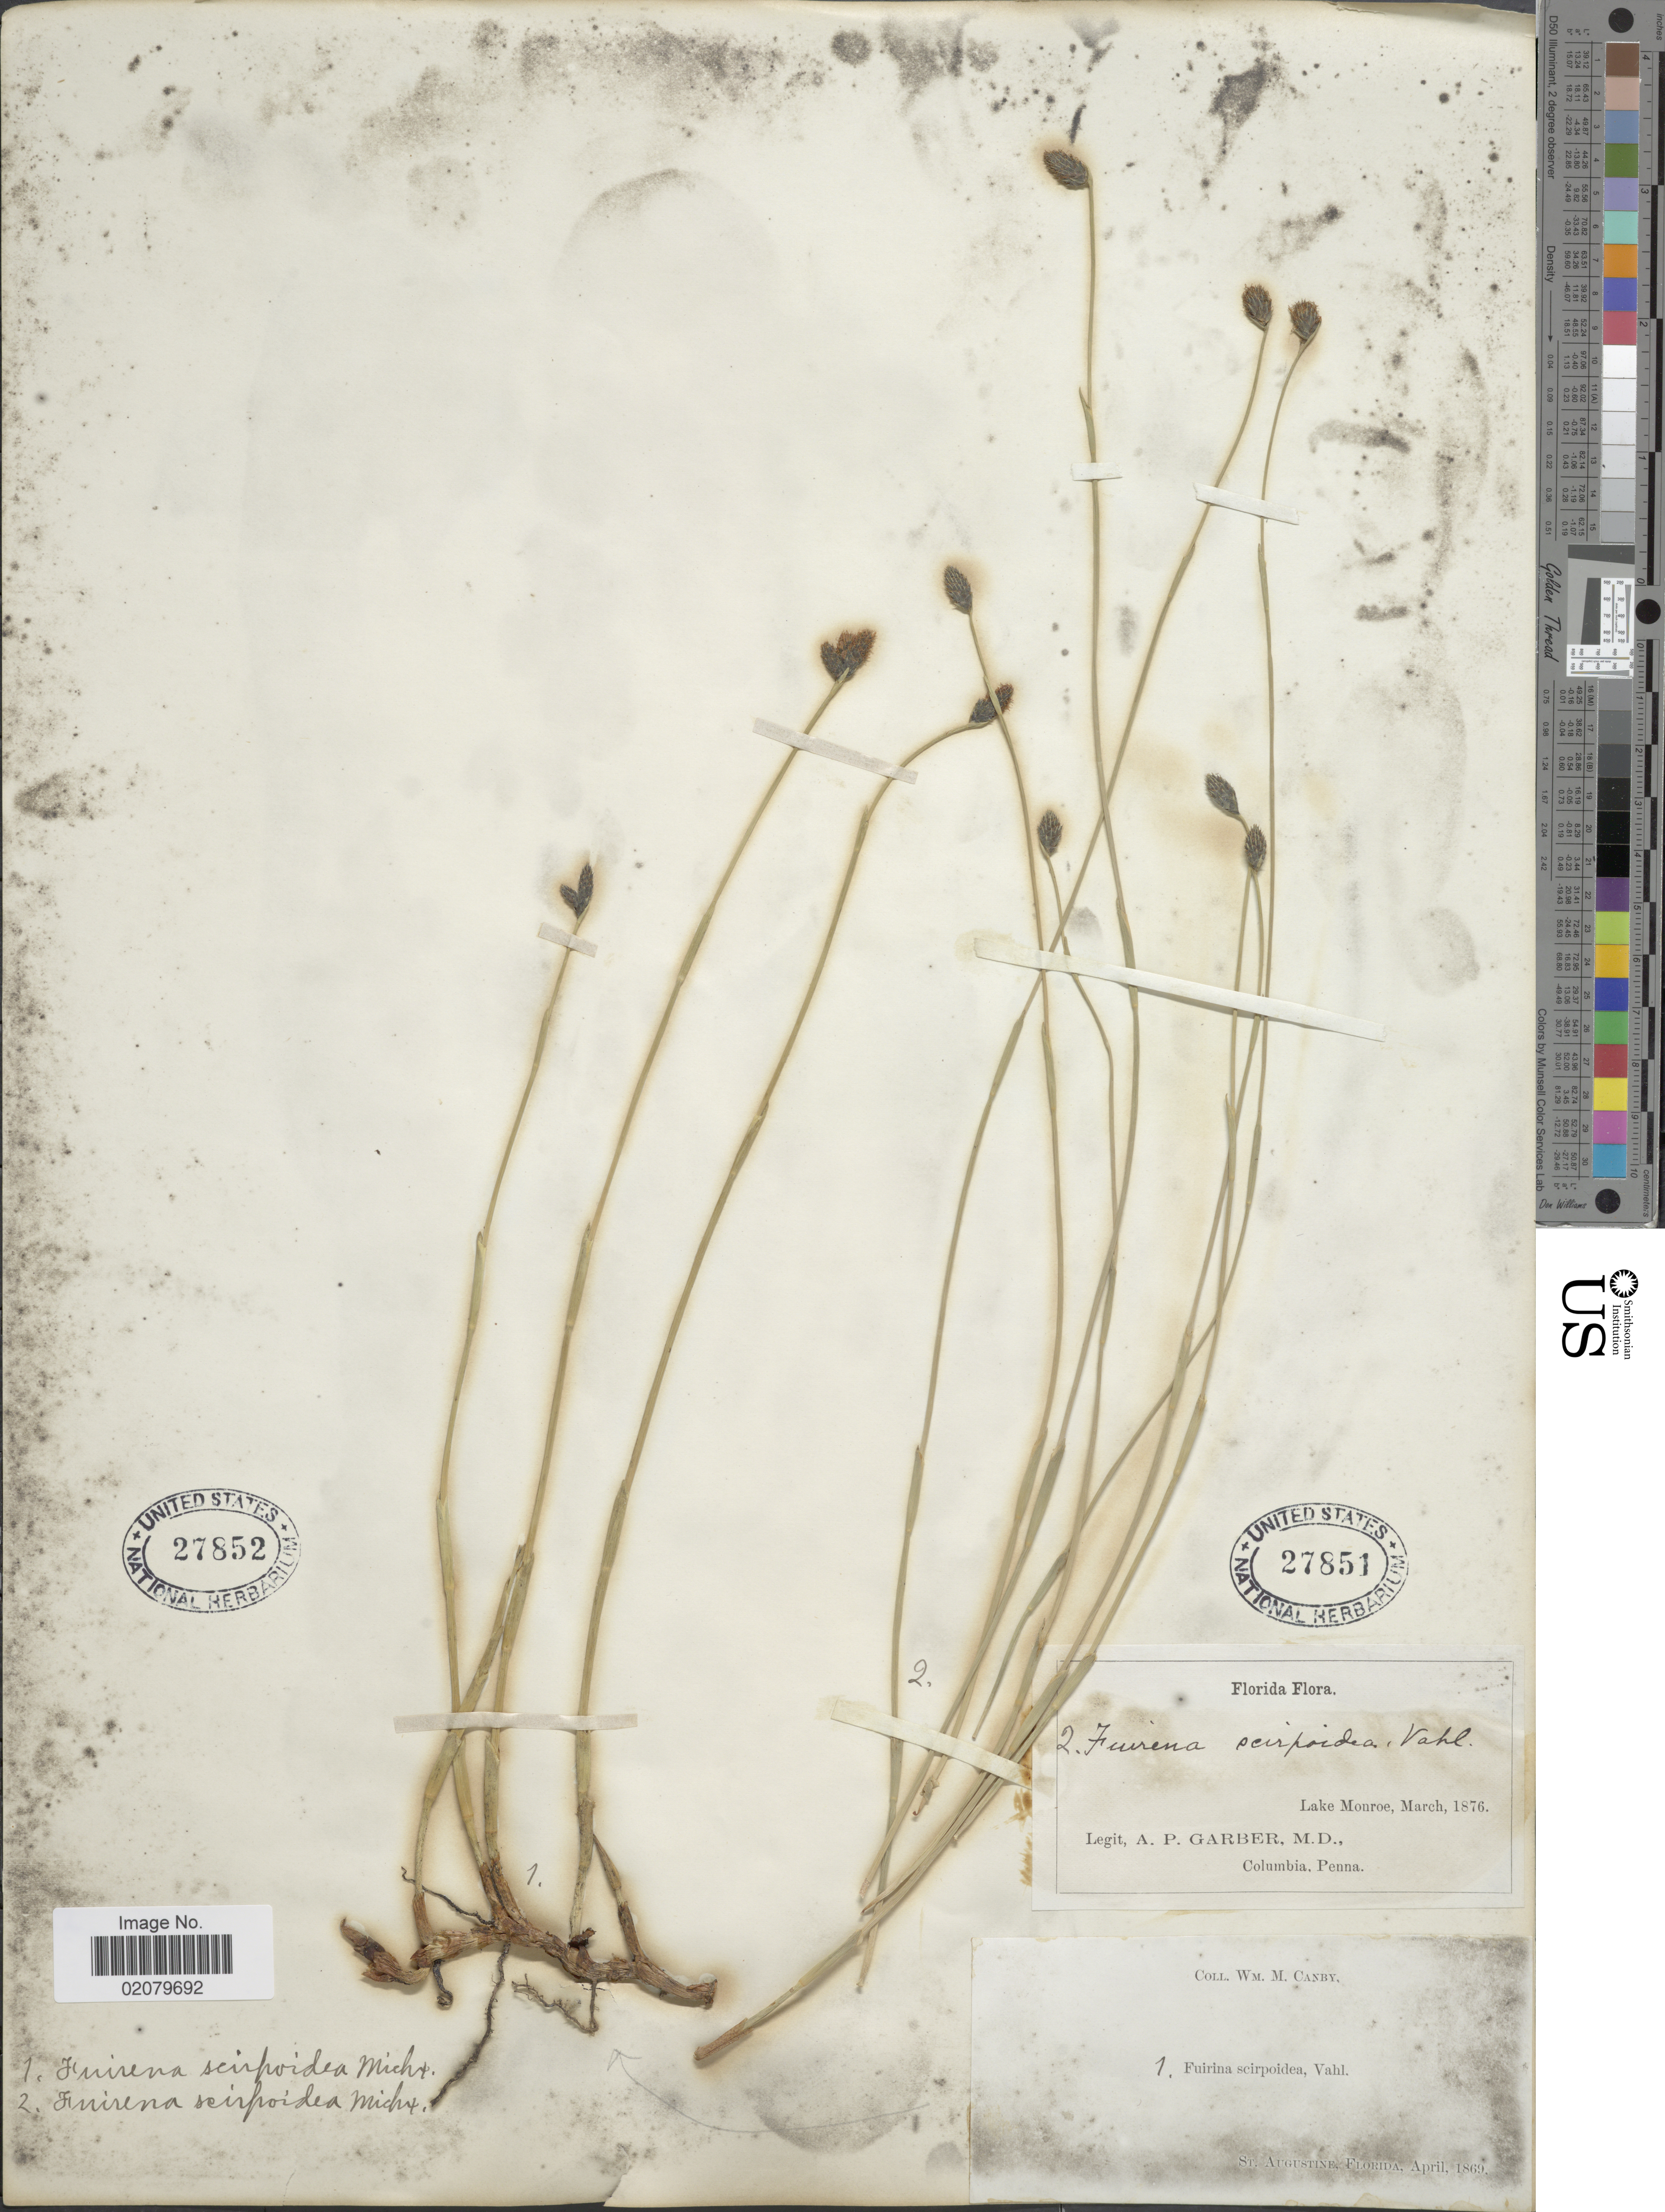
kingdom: Plantae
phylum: Tracheophyta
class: Liliopsida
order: Poales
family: Cyperaceae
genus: Fuirena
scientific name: Fuirena scirpoidea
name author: Michx.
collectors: W. M. Canby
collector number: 1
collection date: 1869-04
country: United States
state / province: Florida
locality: St. Augustine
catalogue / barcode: US 27852